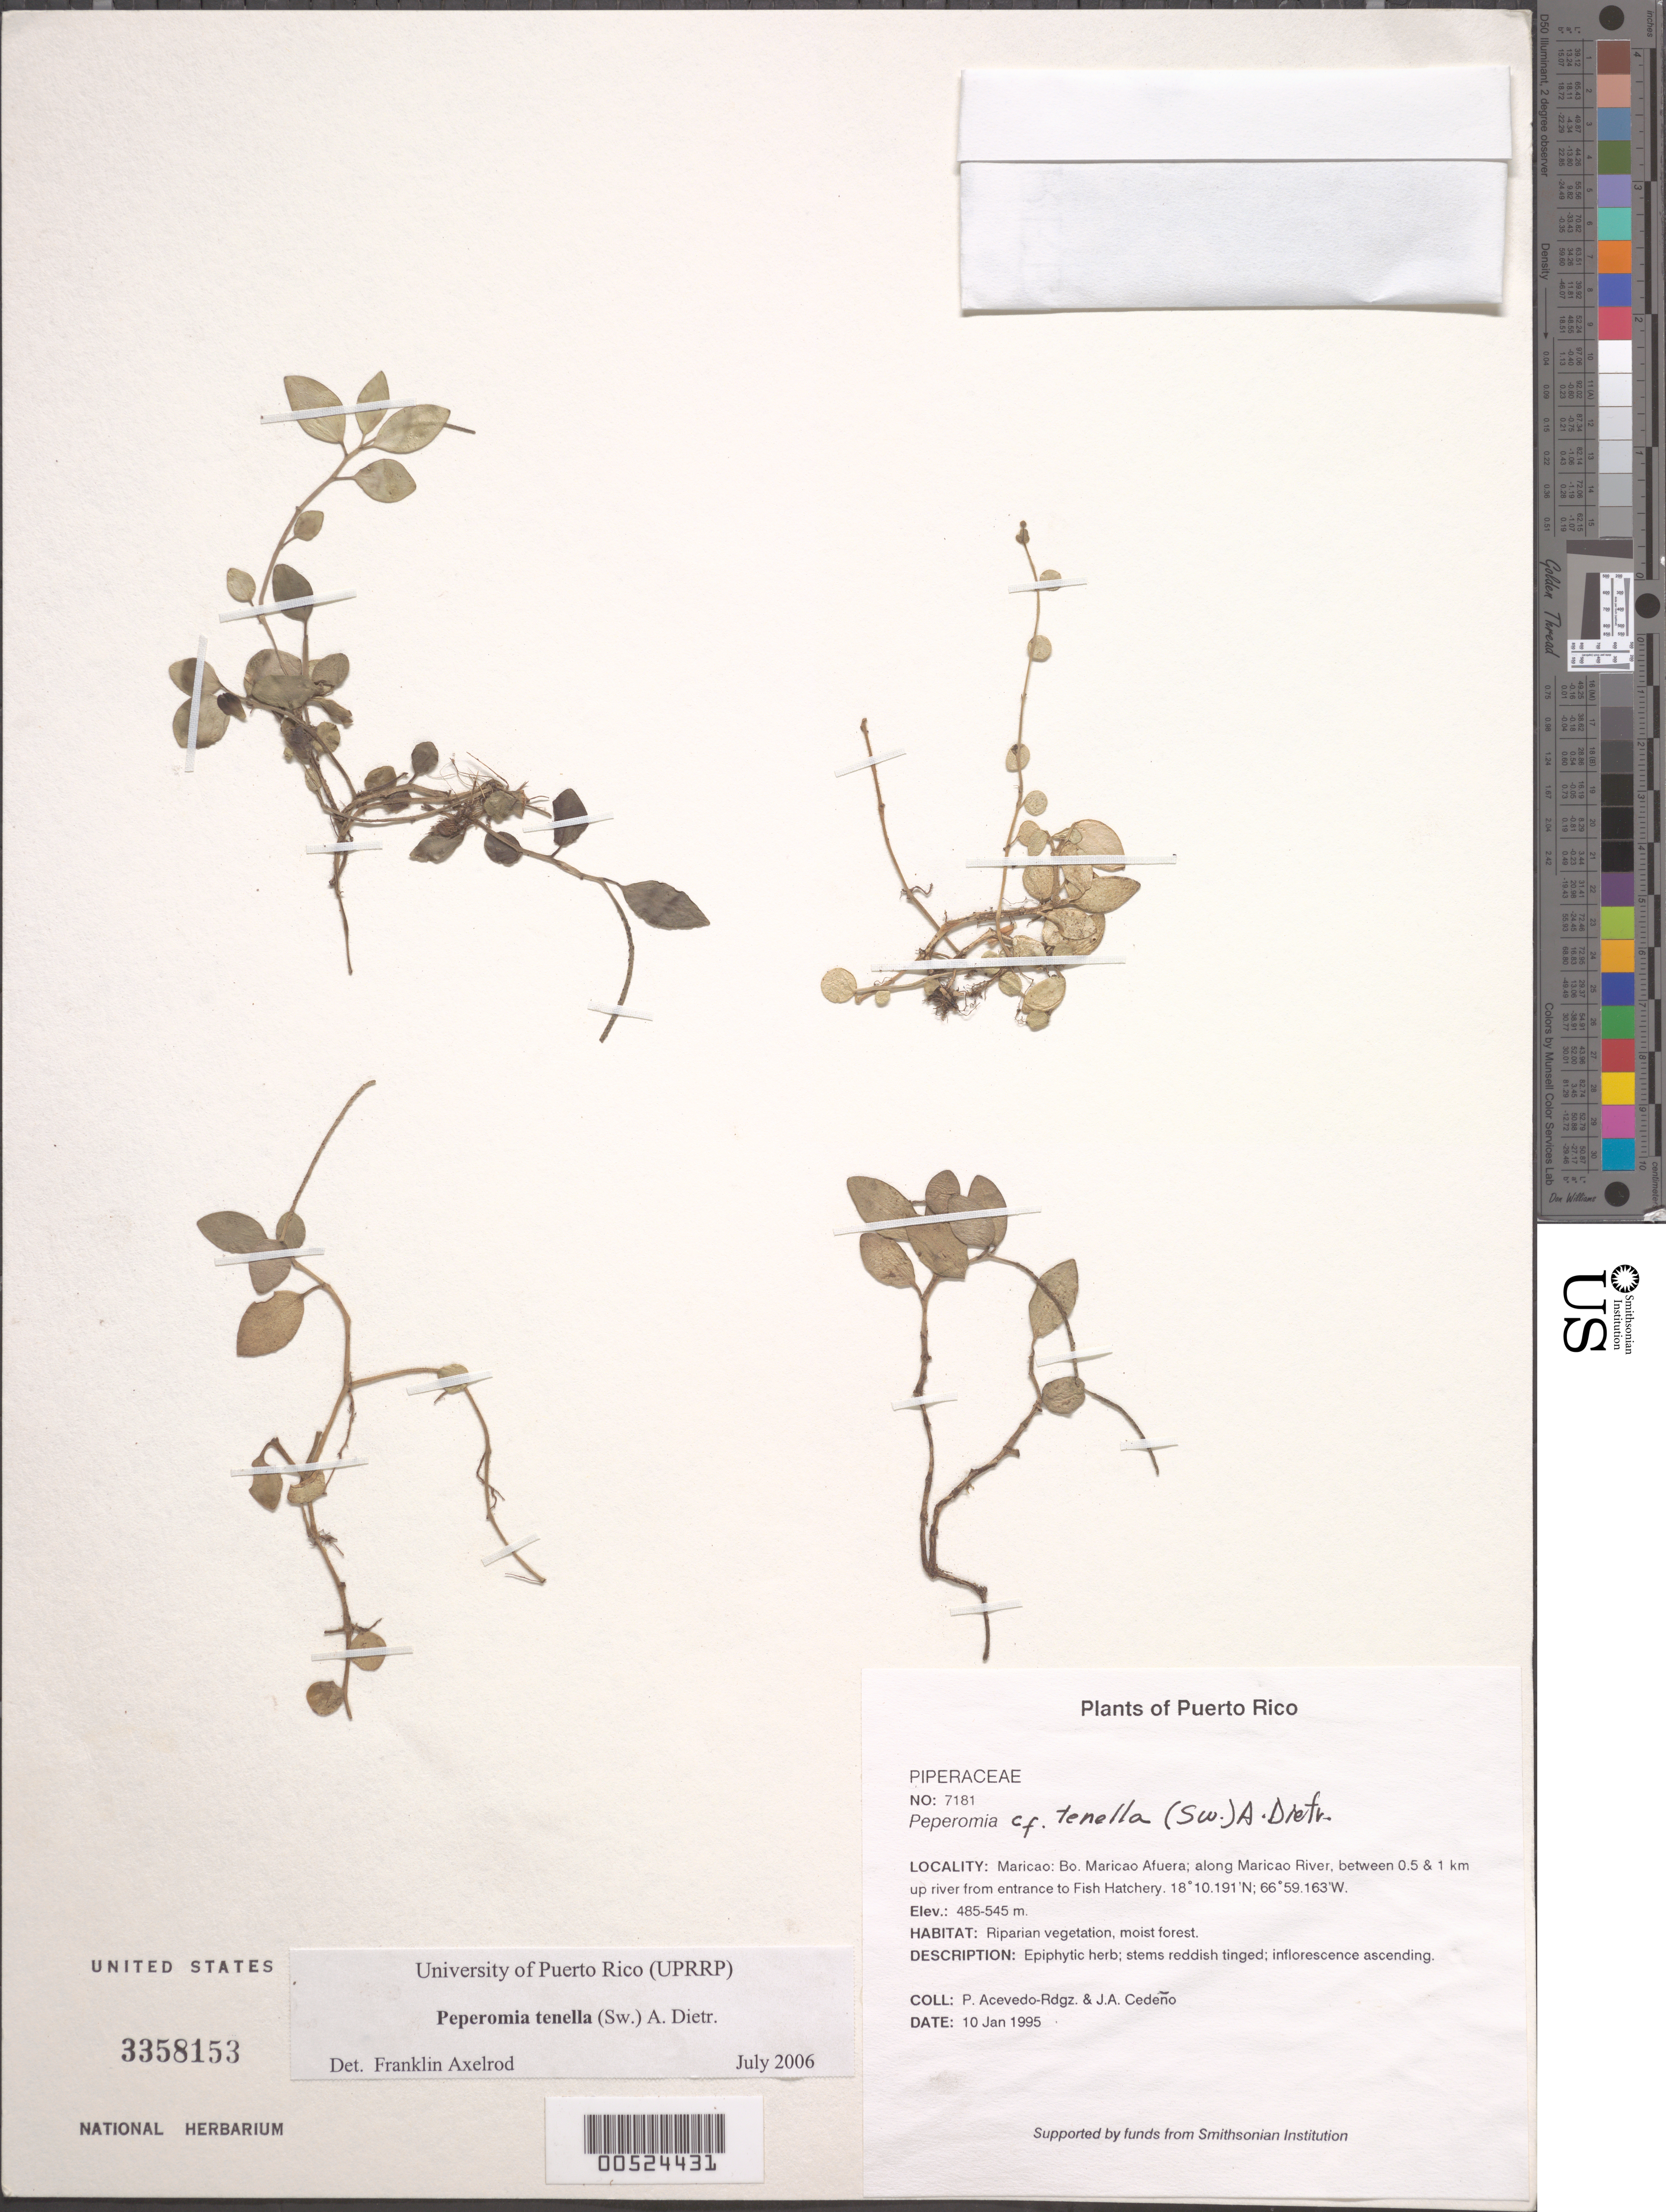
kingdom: Plantae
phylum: Tracheophyta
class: Magnoliopsida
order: Piperales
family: Piperaceae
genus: Peperomia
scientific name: Peperomia tenella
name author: (Sw.) A. Dietr.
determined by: Axelrod, F. S.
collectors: P. Acevedo-Rodr. & J. A. Cedeño M.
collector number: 7181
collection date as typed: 10 Jan 1995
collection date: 1995-01-10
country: Puerto Rico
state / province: Maricao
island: Puerto Rico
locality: Maricao: Bo. Maricao Afuera; along Maricao River, between 0.5 & 1 km up river from entrance to Fish Hatchery.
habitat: Riparian vegetation, moist forest.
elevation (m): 485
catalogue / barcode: US 3358153